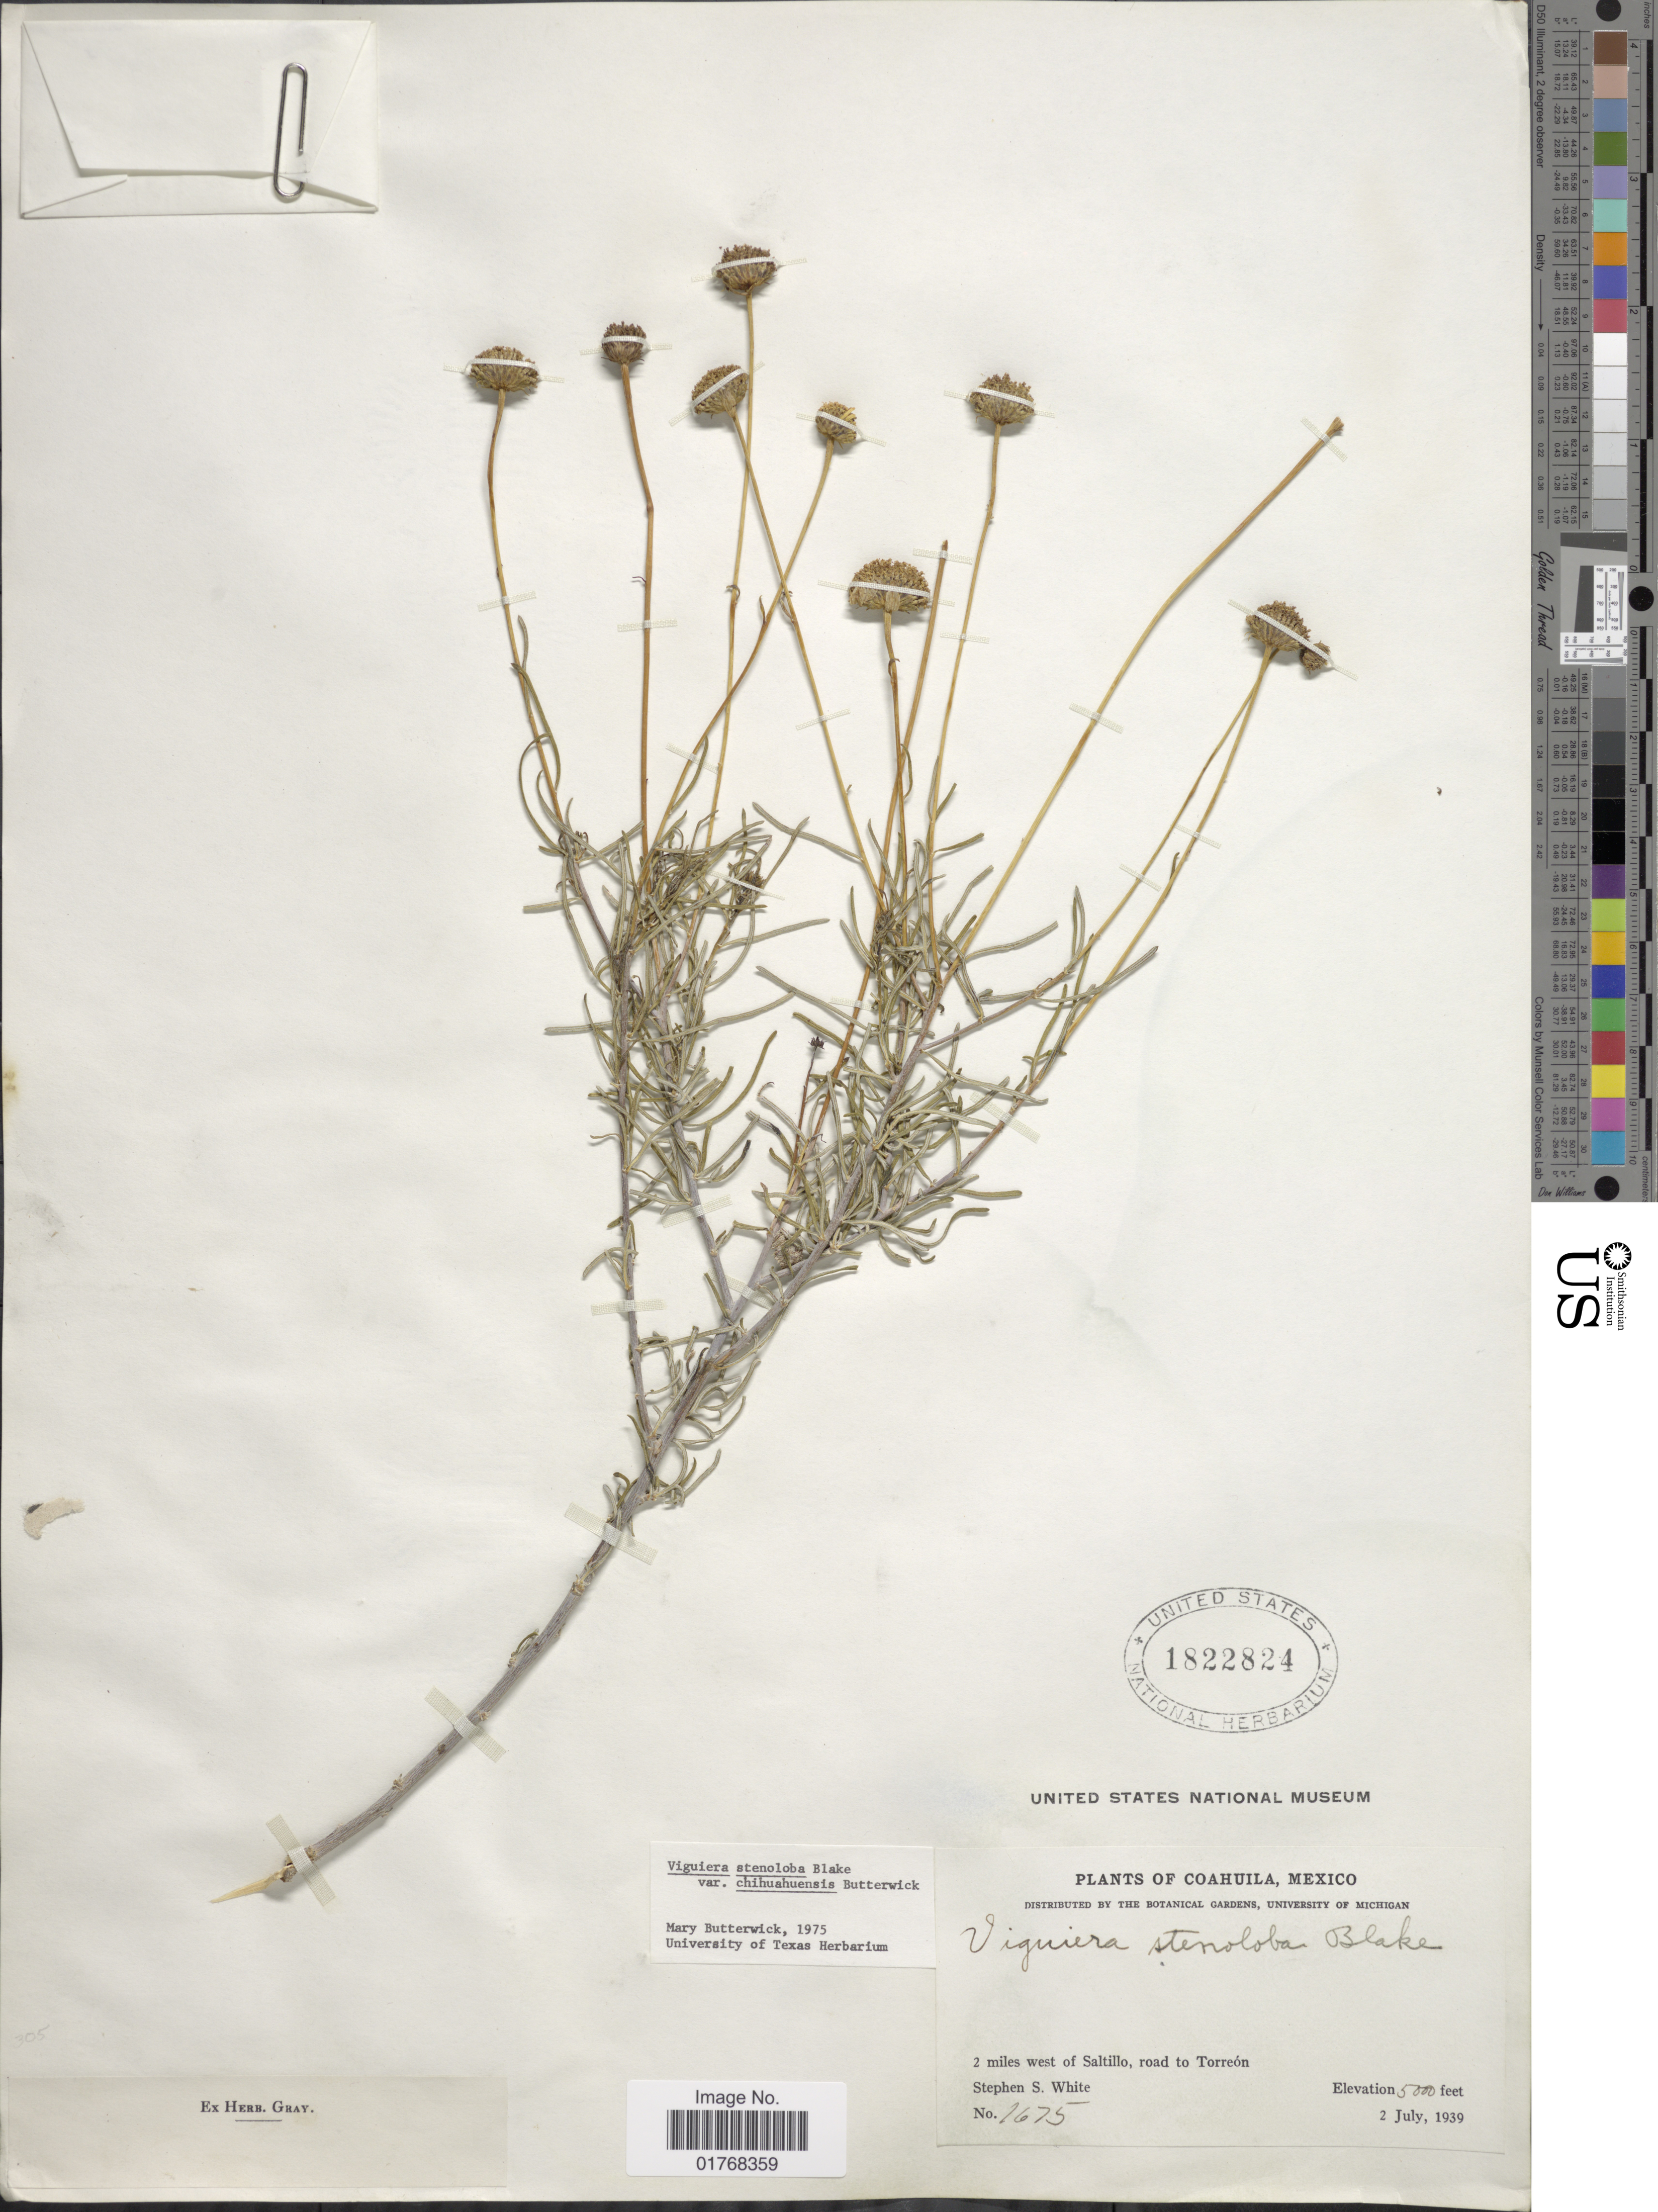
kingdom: Plantae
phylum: Tracheophyta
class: Magnoliopsida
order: Asterales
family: Asteraceae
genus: Viguiera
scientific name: Viguiera stenoloba var. chihuahuensis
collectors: S. S. White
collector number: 1675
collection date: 1939-07-02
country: Mexico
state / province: Coahuila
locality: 2 miles west of Saltillo, road to Torreón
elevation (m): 1524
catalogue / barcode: US 1822824